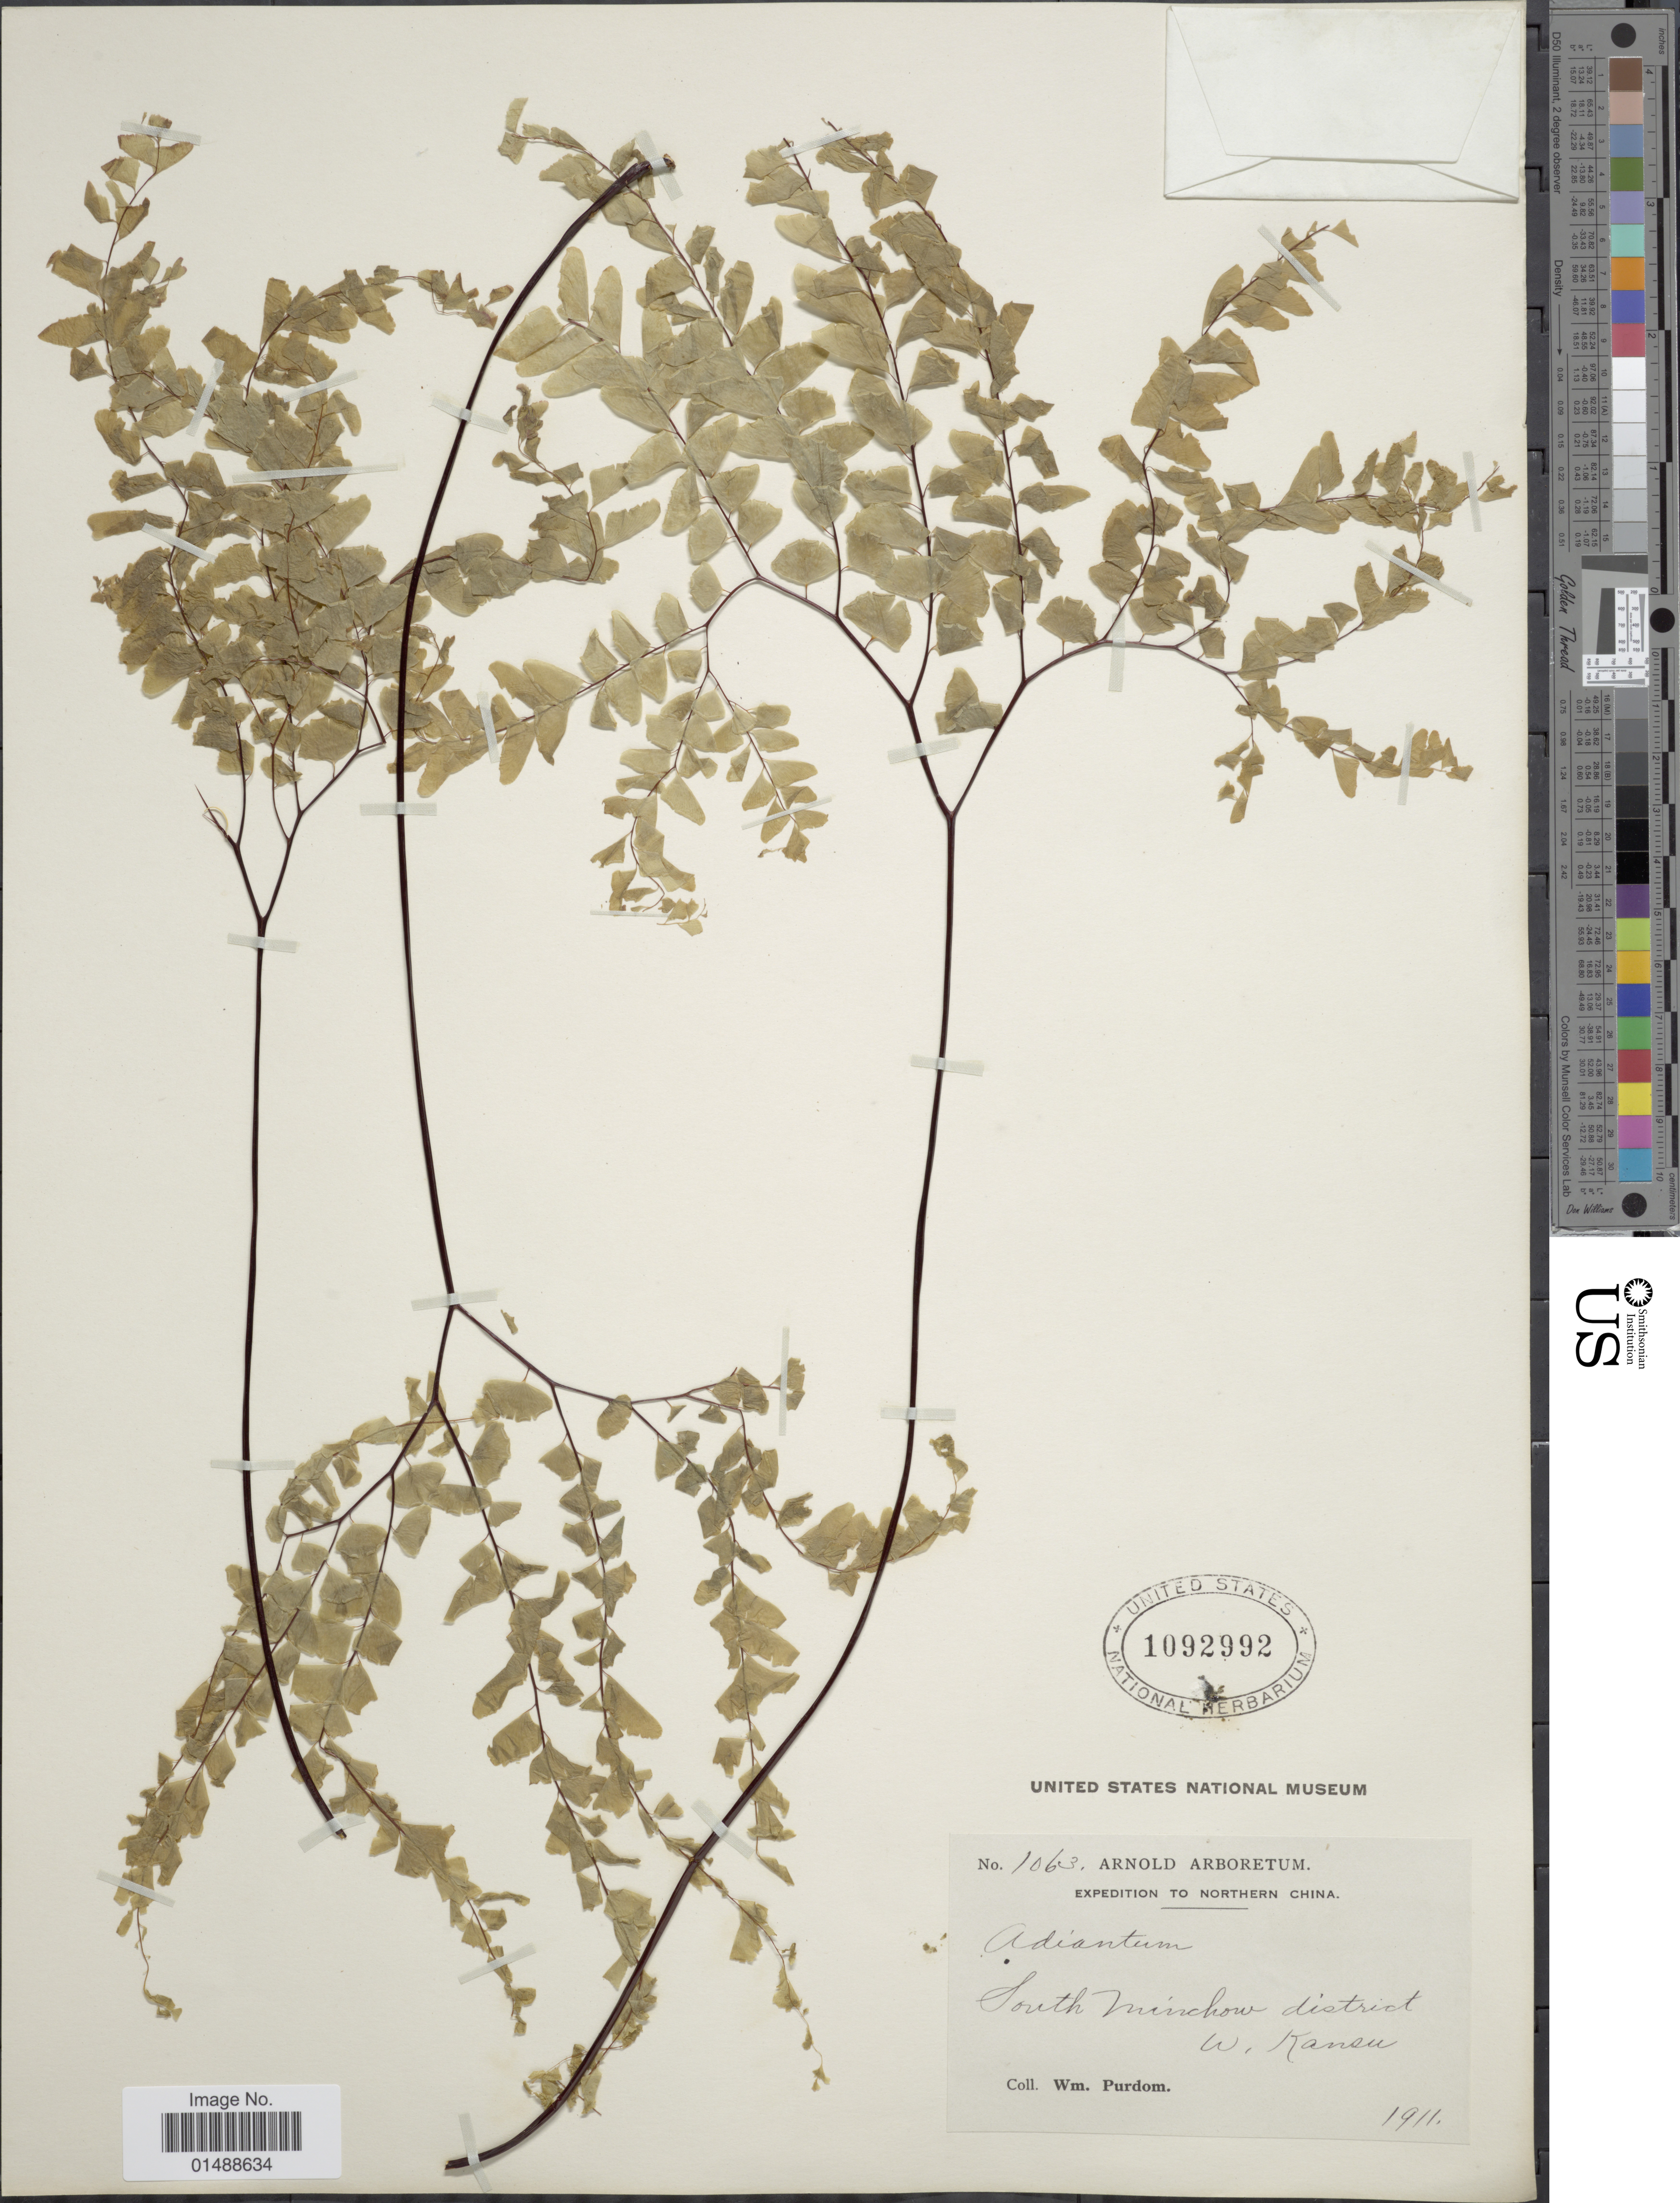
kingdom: Plantae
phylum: Tracheophyta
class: Polypodiopsida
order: Polypodiales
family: Pteridaceae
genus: Adiantum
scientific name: Adiantum pedatum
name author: L.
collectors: W. Purdom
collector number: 1063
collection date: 1911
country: China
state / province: Gansu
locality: Northen China, South Minchow district, W. Kansu.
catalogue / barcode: US 1092992